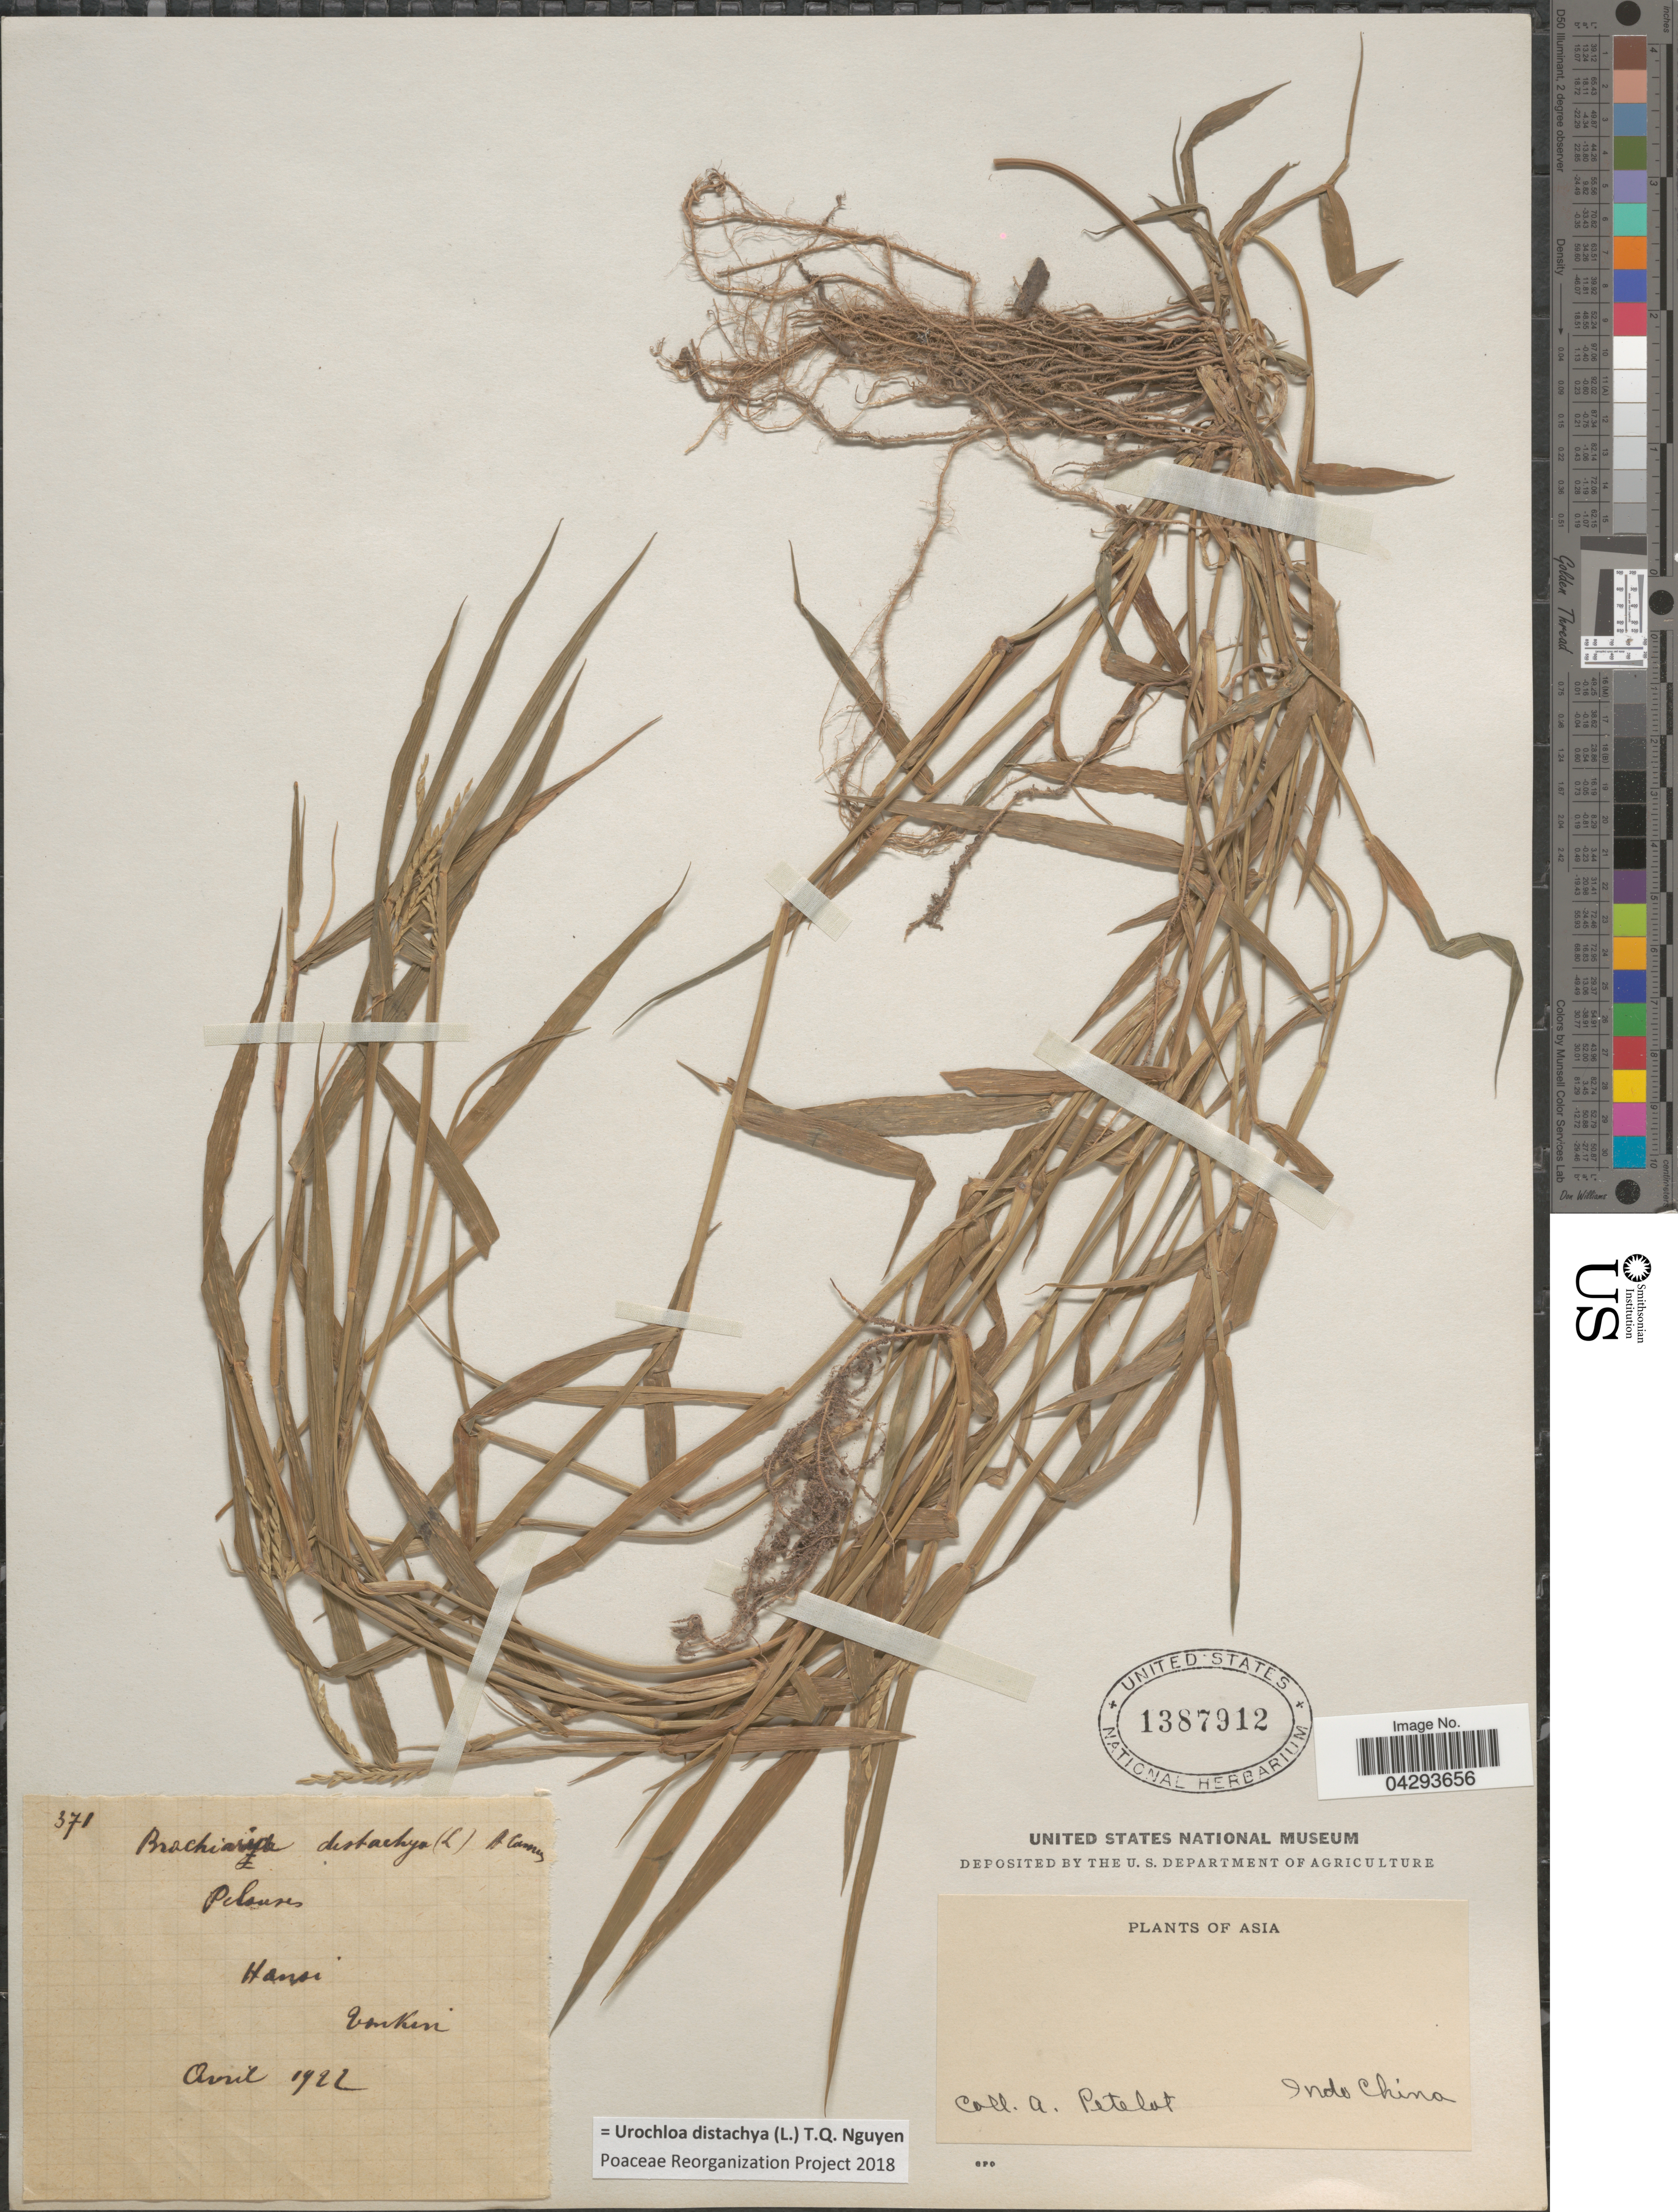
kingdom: Plantae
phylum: Tracheophyta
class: Liliopsida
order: Poales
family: Poaceae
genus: Urochloa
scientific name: Urochloa distachya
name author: (L.) T.Q. Nguyen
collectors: A. Petelot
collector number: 371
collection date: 1922-04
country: Vietnam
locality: Hanoi. Tonkin.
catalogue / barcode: US 1387912